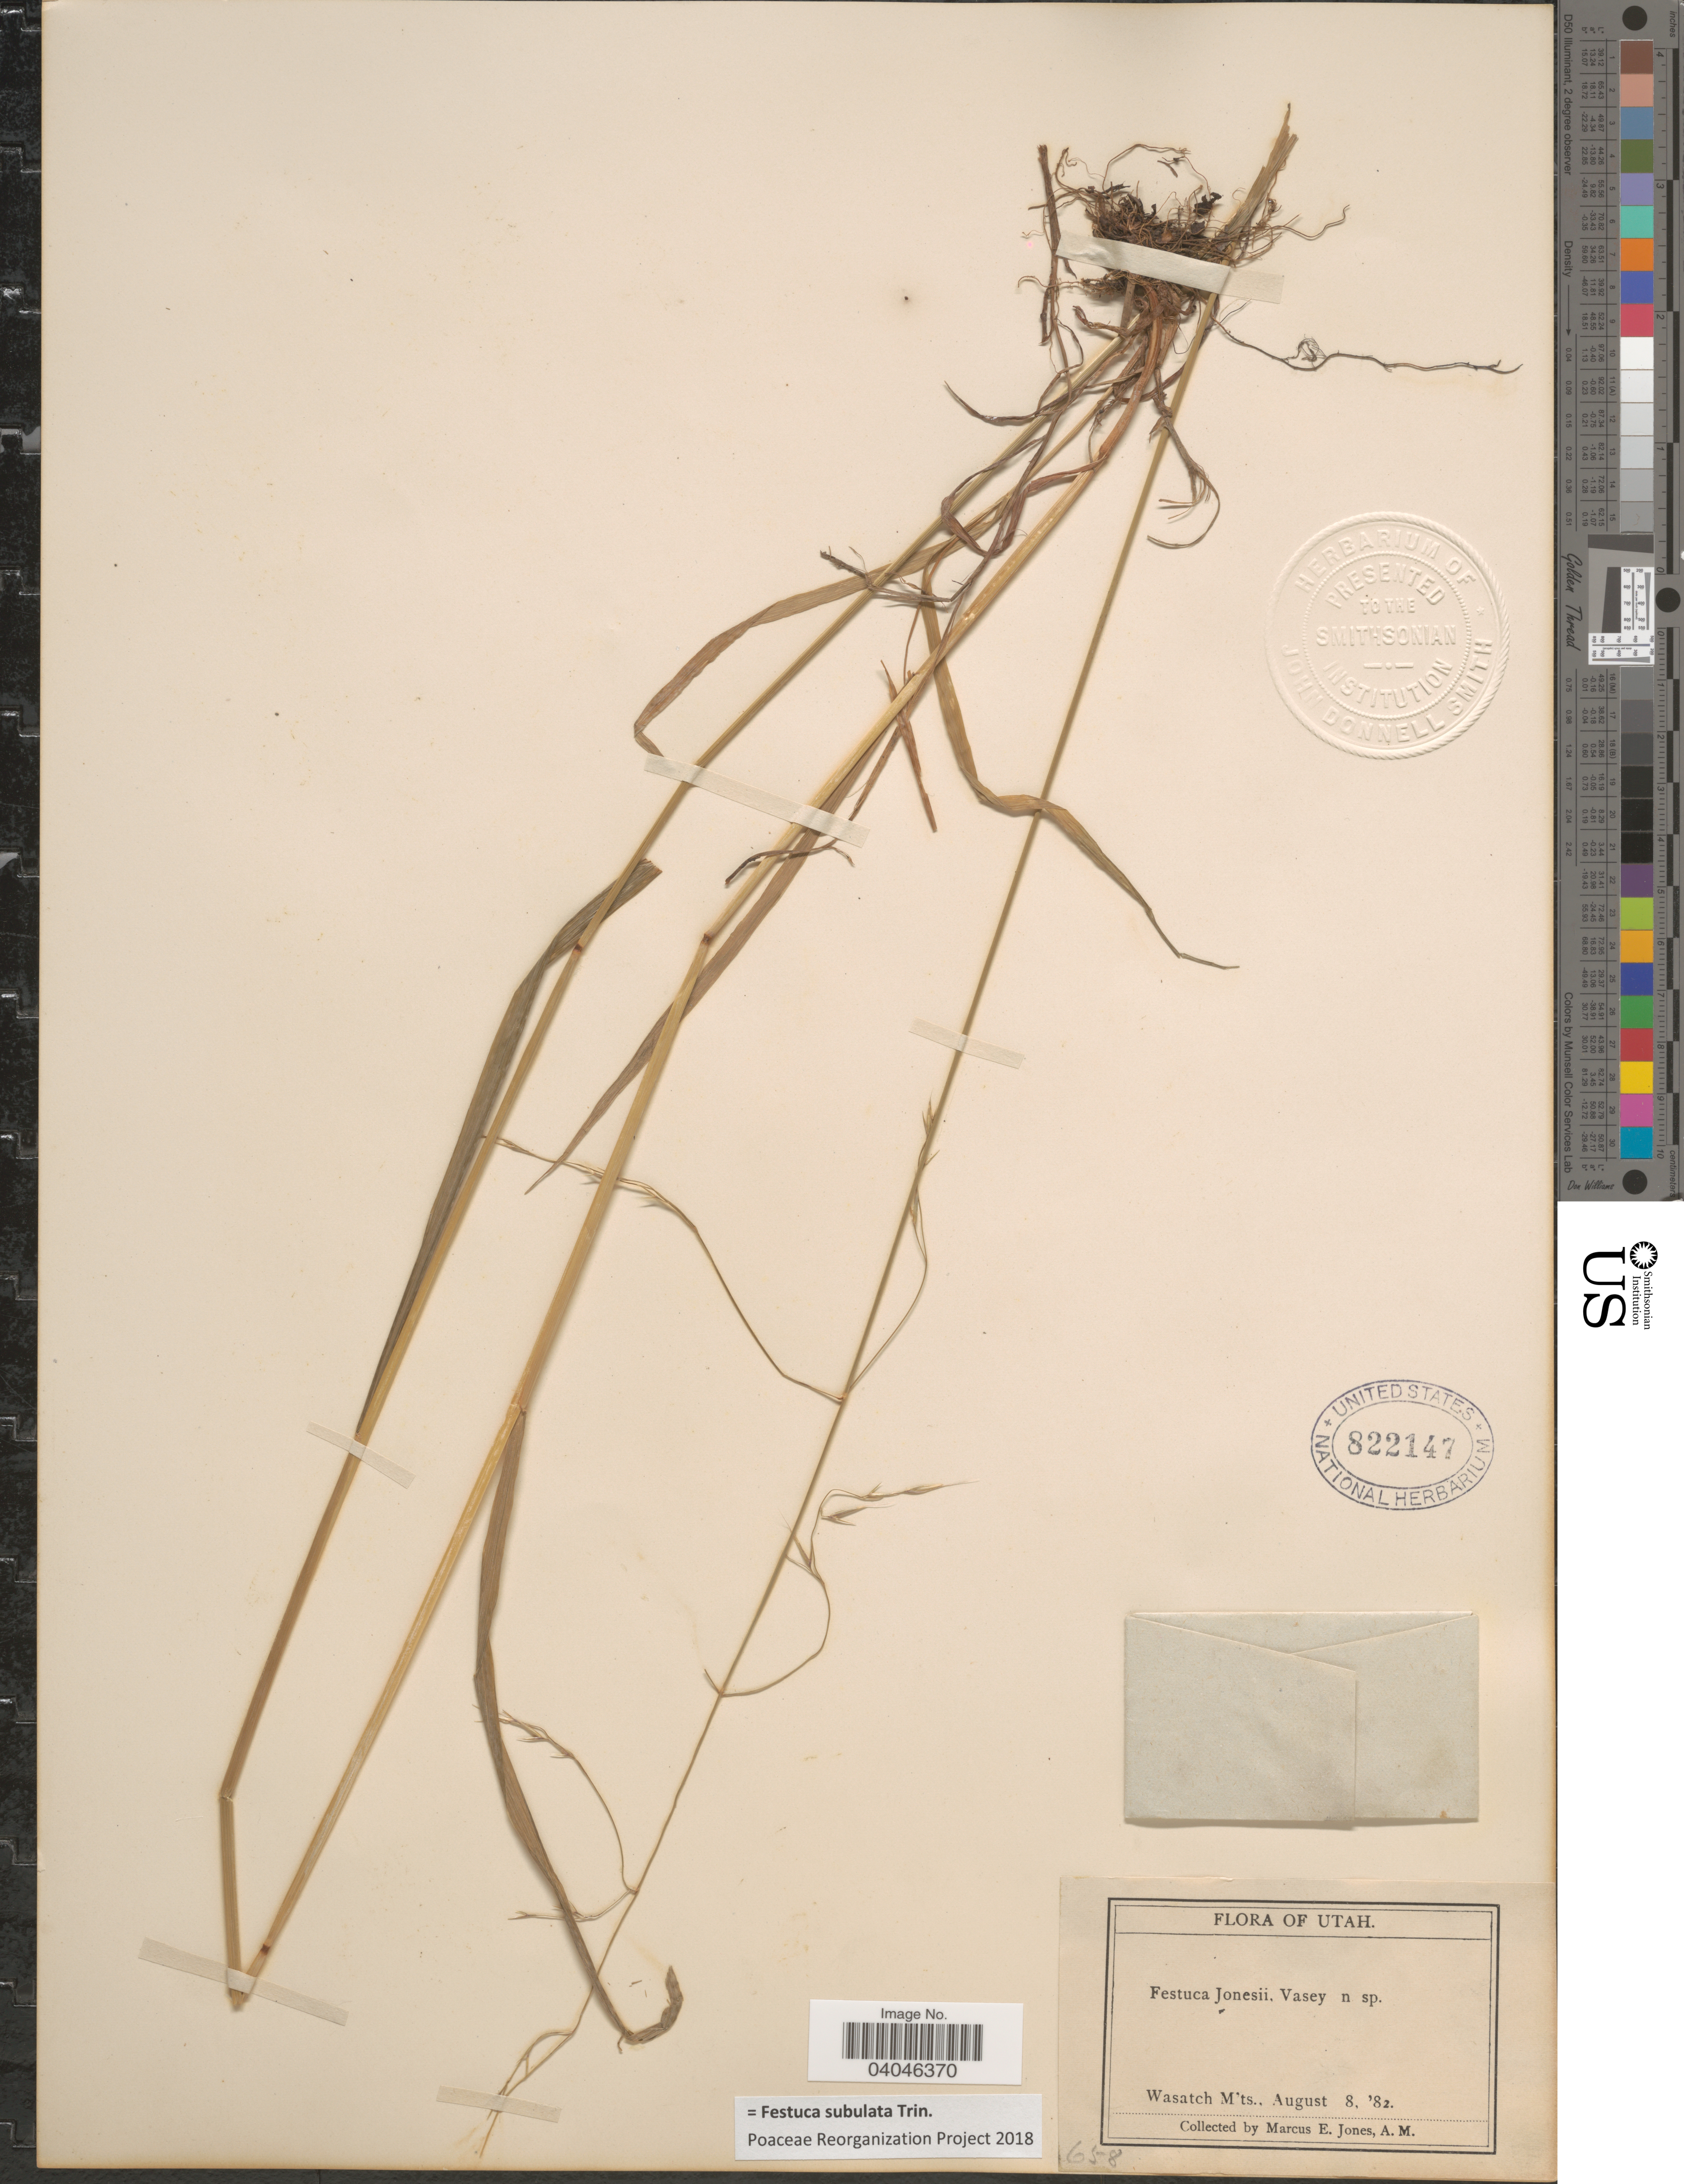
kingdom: Plantae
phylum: Tracheophyta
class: Liliopsida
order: Poales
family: Poaceae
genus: Festuca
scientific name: Festuca subulata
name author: Trin.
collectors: M. E. Jones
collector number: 658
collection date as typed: Transcribed d/m/y: 8/8/82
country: United States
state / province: Utah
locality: Wasatch M'ts.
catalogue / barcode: US 822147